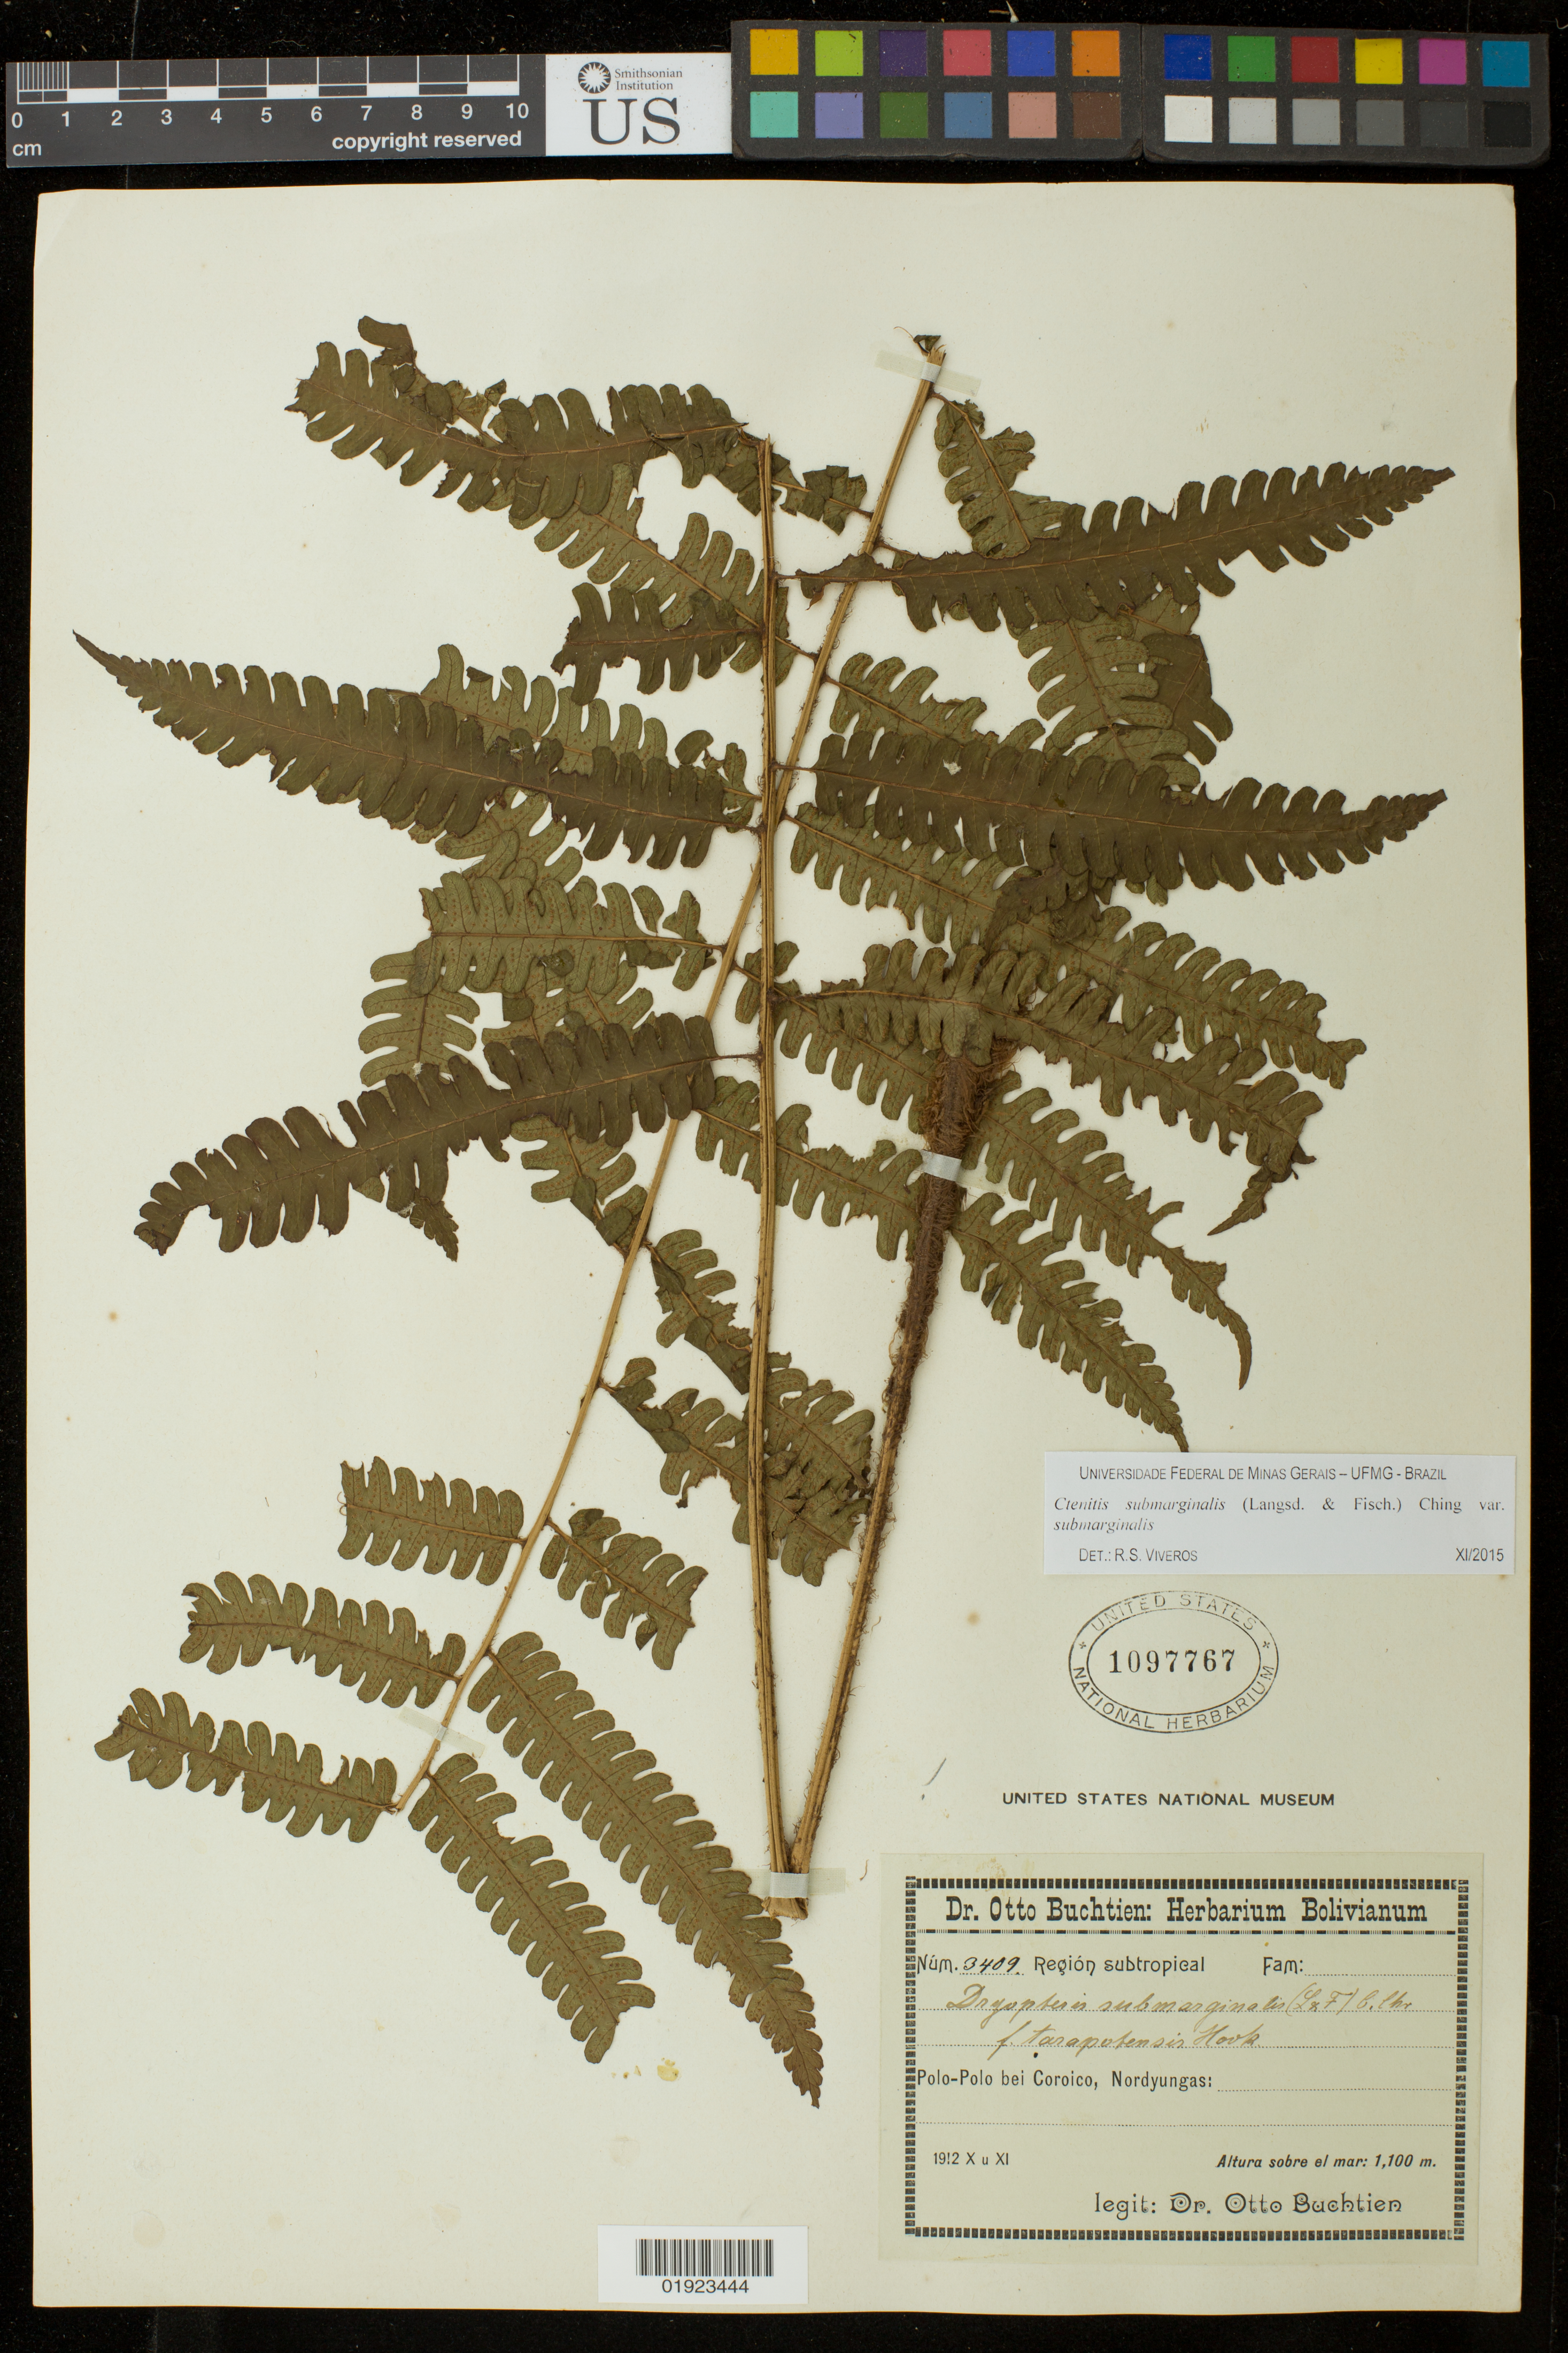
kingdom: Plantae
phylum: Tracheophyta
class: Polypodiopsida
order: Polypodiales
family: Dryopteridaceae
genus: Ctenitis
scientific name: Ctenitis submarginalis var. submarginalis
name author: (Langsd. & Fisch.) Ching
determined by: Viveros, R. S.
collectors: O. Buchtein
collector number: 3409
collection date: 1912-10/1912-11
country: Bolivia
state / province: La Paz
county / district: Nor Yungas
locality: Polo-Polo bei Coroico.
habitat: Region subtropical.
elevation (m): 1100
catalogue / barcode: US 1097767